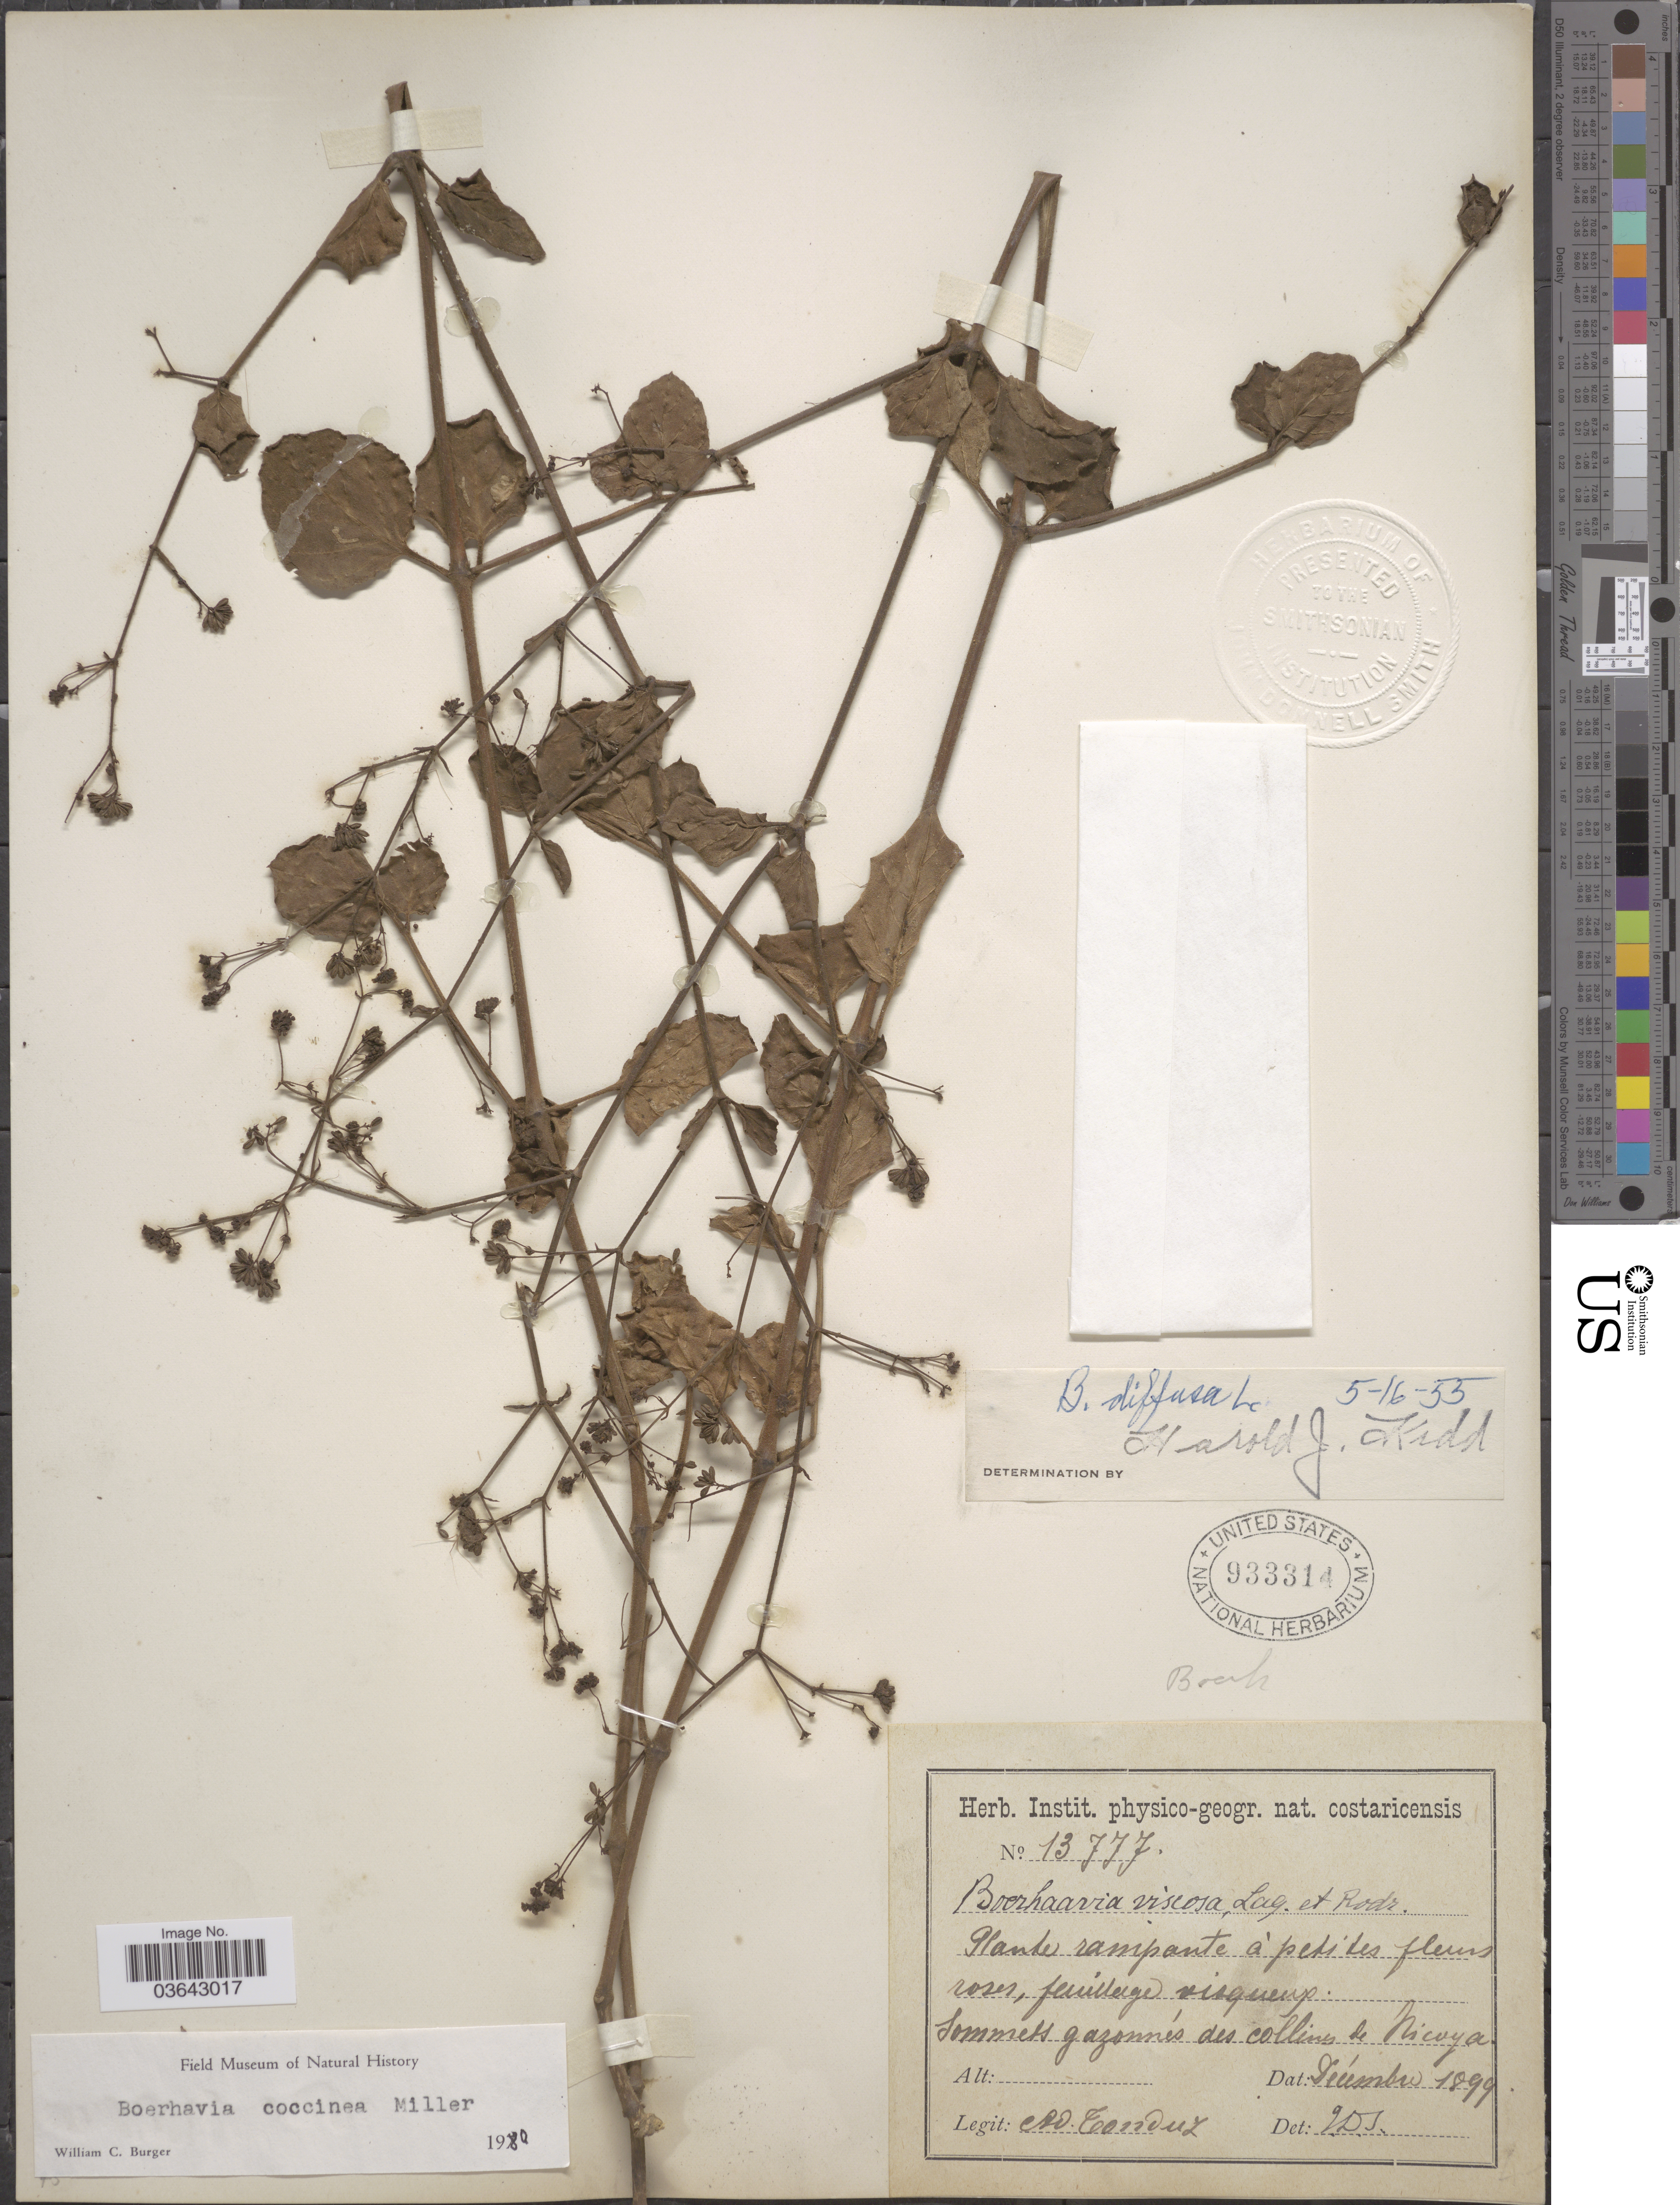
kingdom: Plantae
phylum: Tracheophyta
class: Magnoliopsida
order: Caryophyllales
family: Nyctaginaceae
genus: Boerhavia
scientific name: Boerhavia coccinea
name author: Mill.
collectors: A. Tonduz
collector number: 13777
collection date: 1899-12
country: Costa Rica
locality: Sommets gazonnés des collines de Nicoya.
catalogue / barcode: US 933314